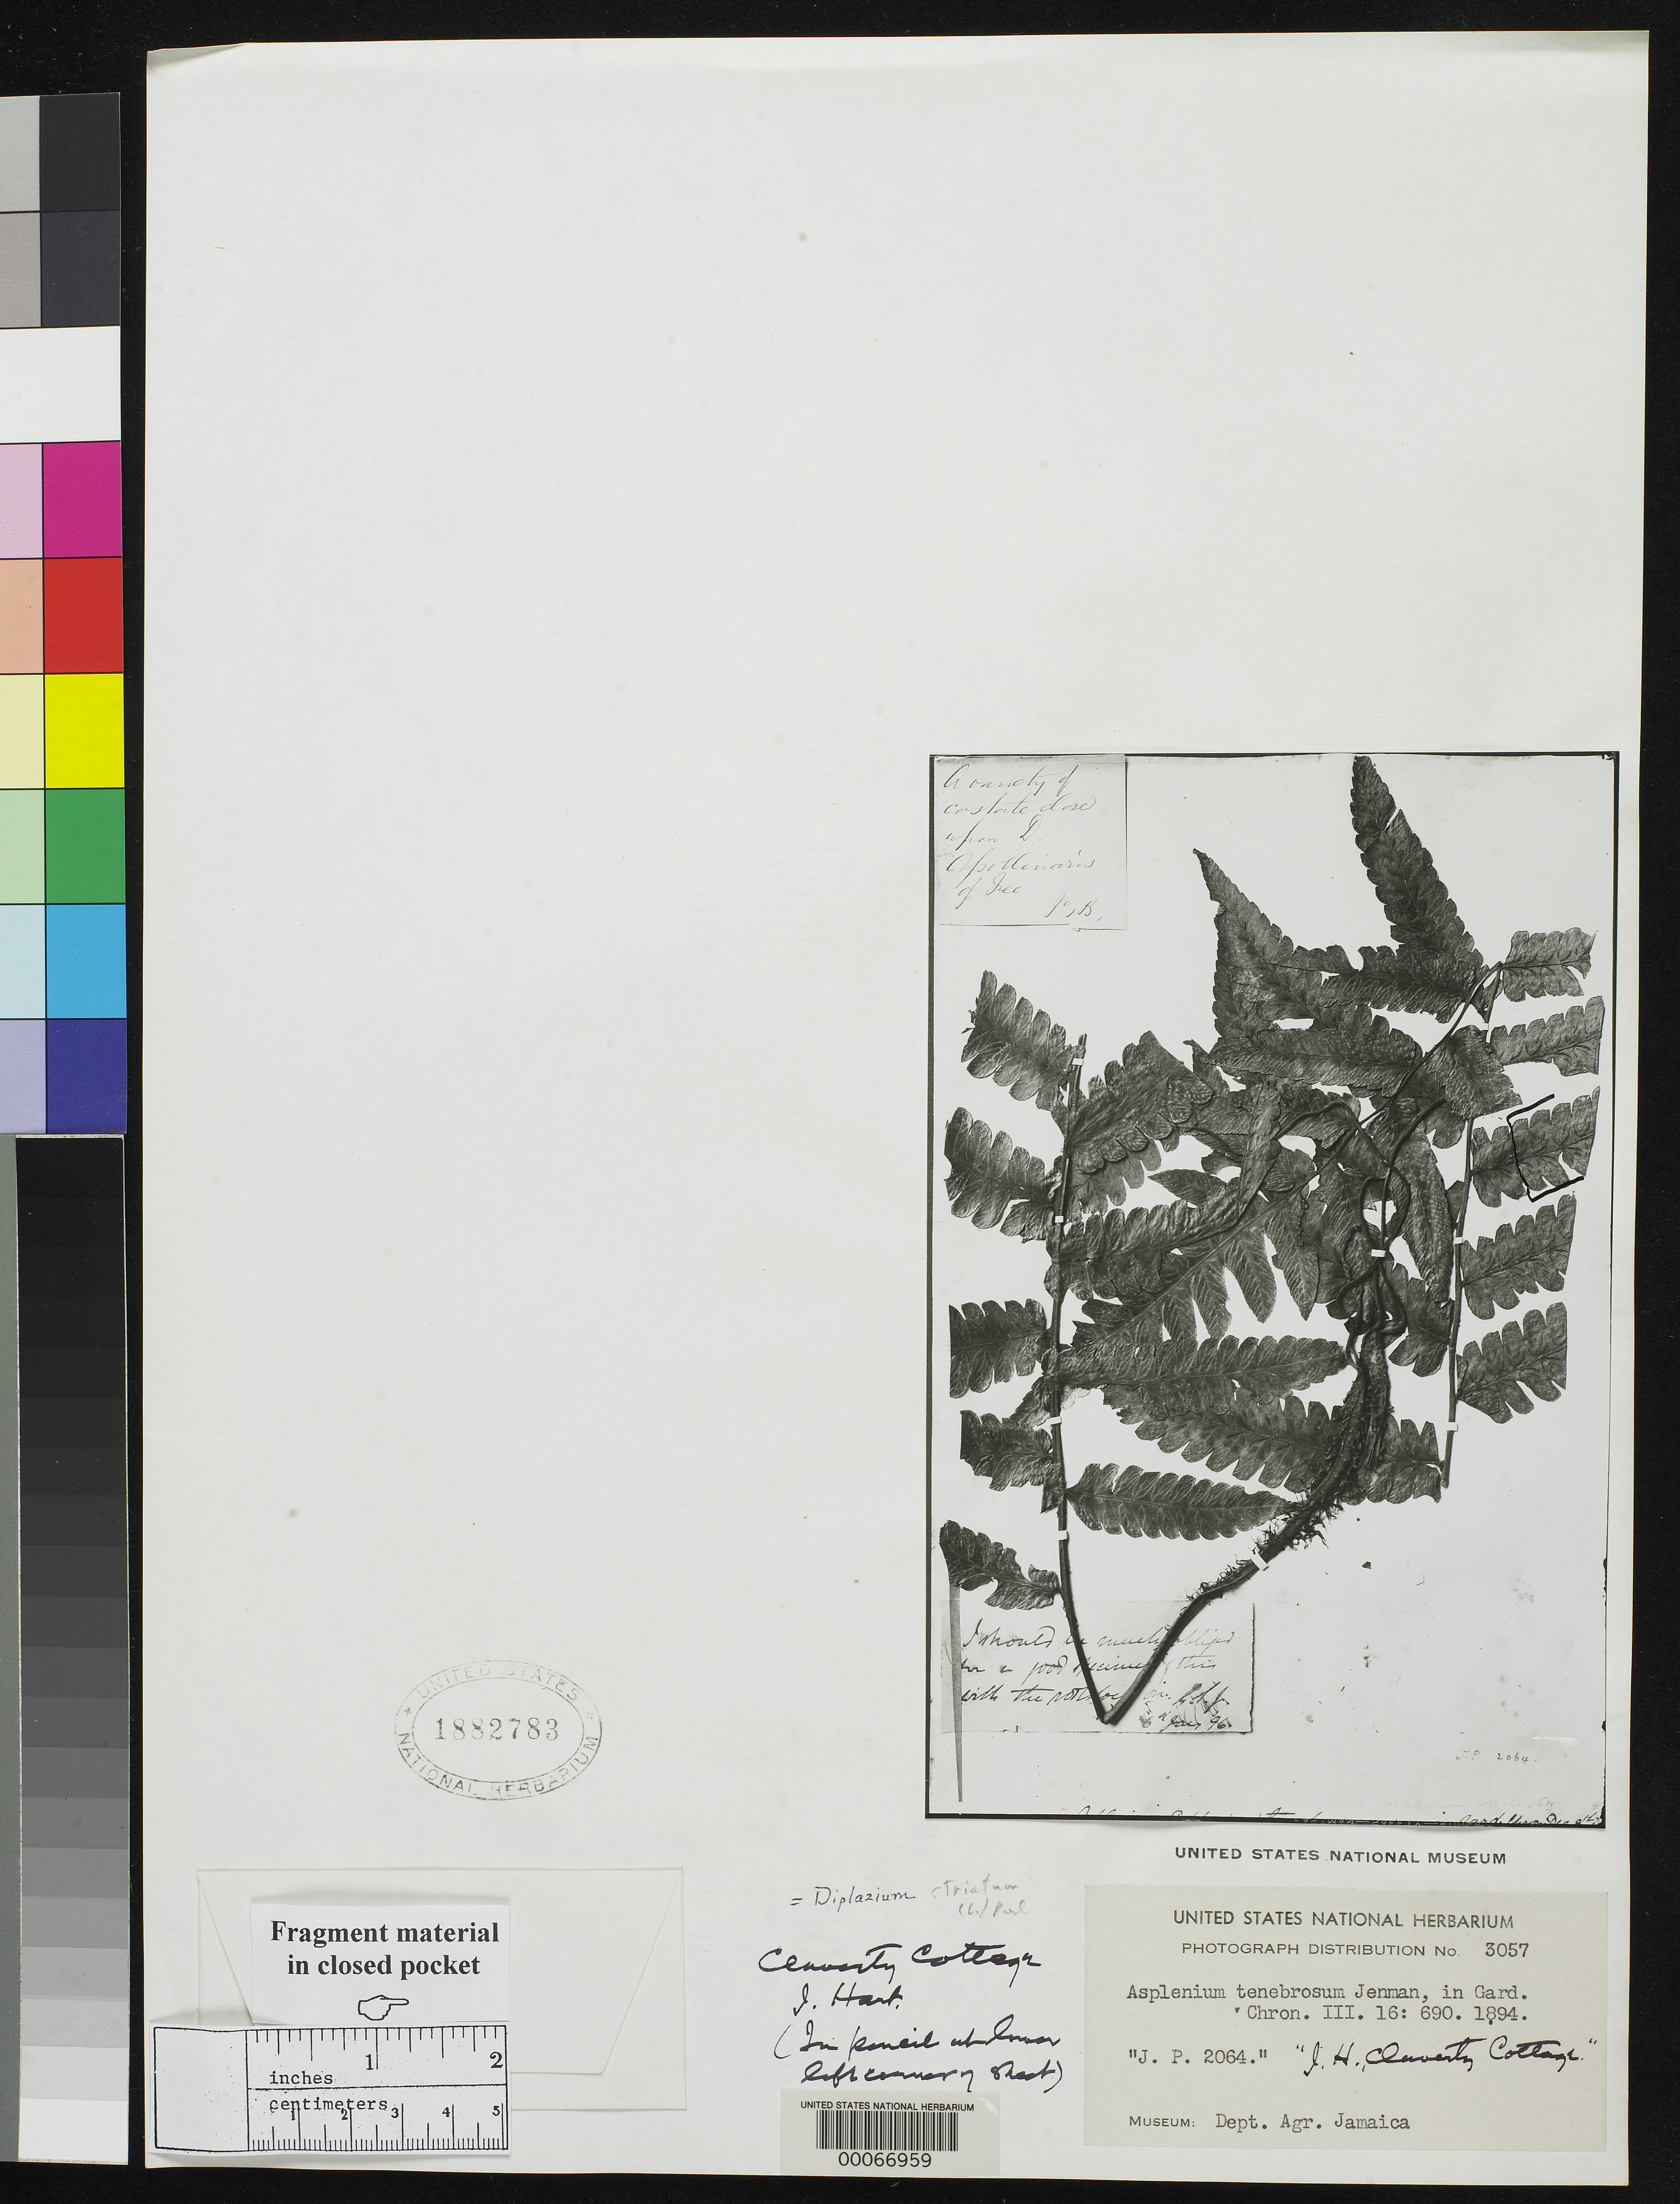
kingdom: Plantae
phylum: Tracheophyta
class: Polypodiopsida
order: Polypodiales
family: Aspleniaceae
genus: Asplenium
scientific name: Asplenium tenebrosum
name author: Jenman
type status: Holotype Fragment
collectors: J. H. Hart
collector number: J.p. 2064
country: Jamaica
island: Greater Antilles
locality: Claverty Cottage.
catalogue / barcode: US 1882783